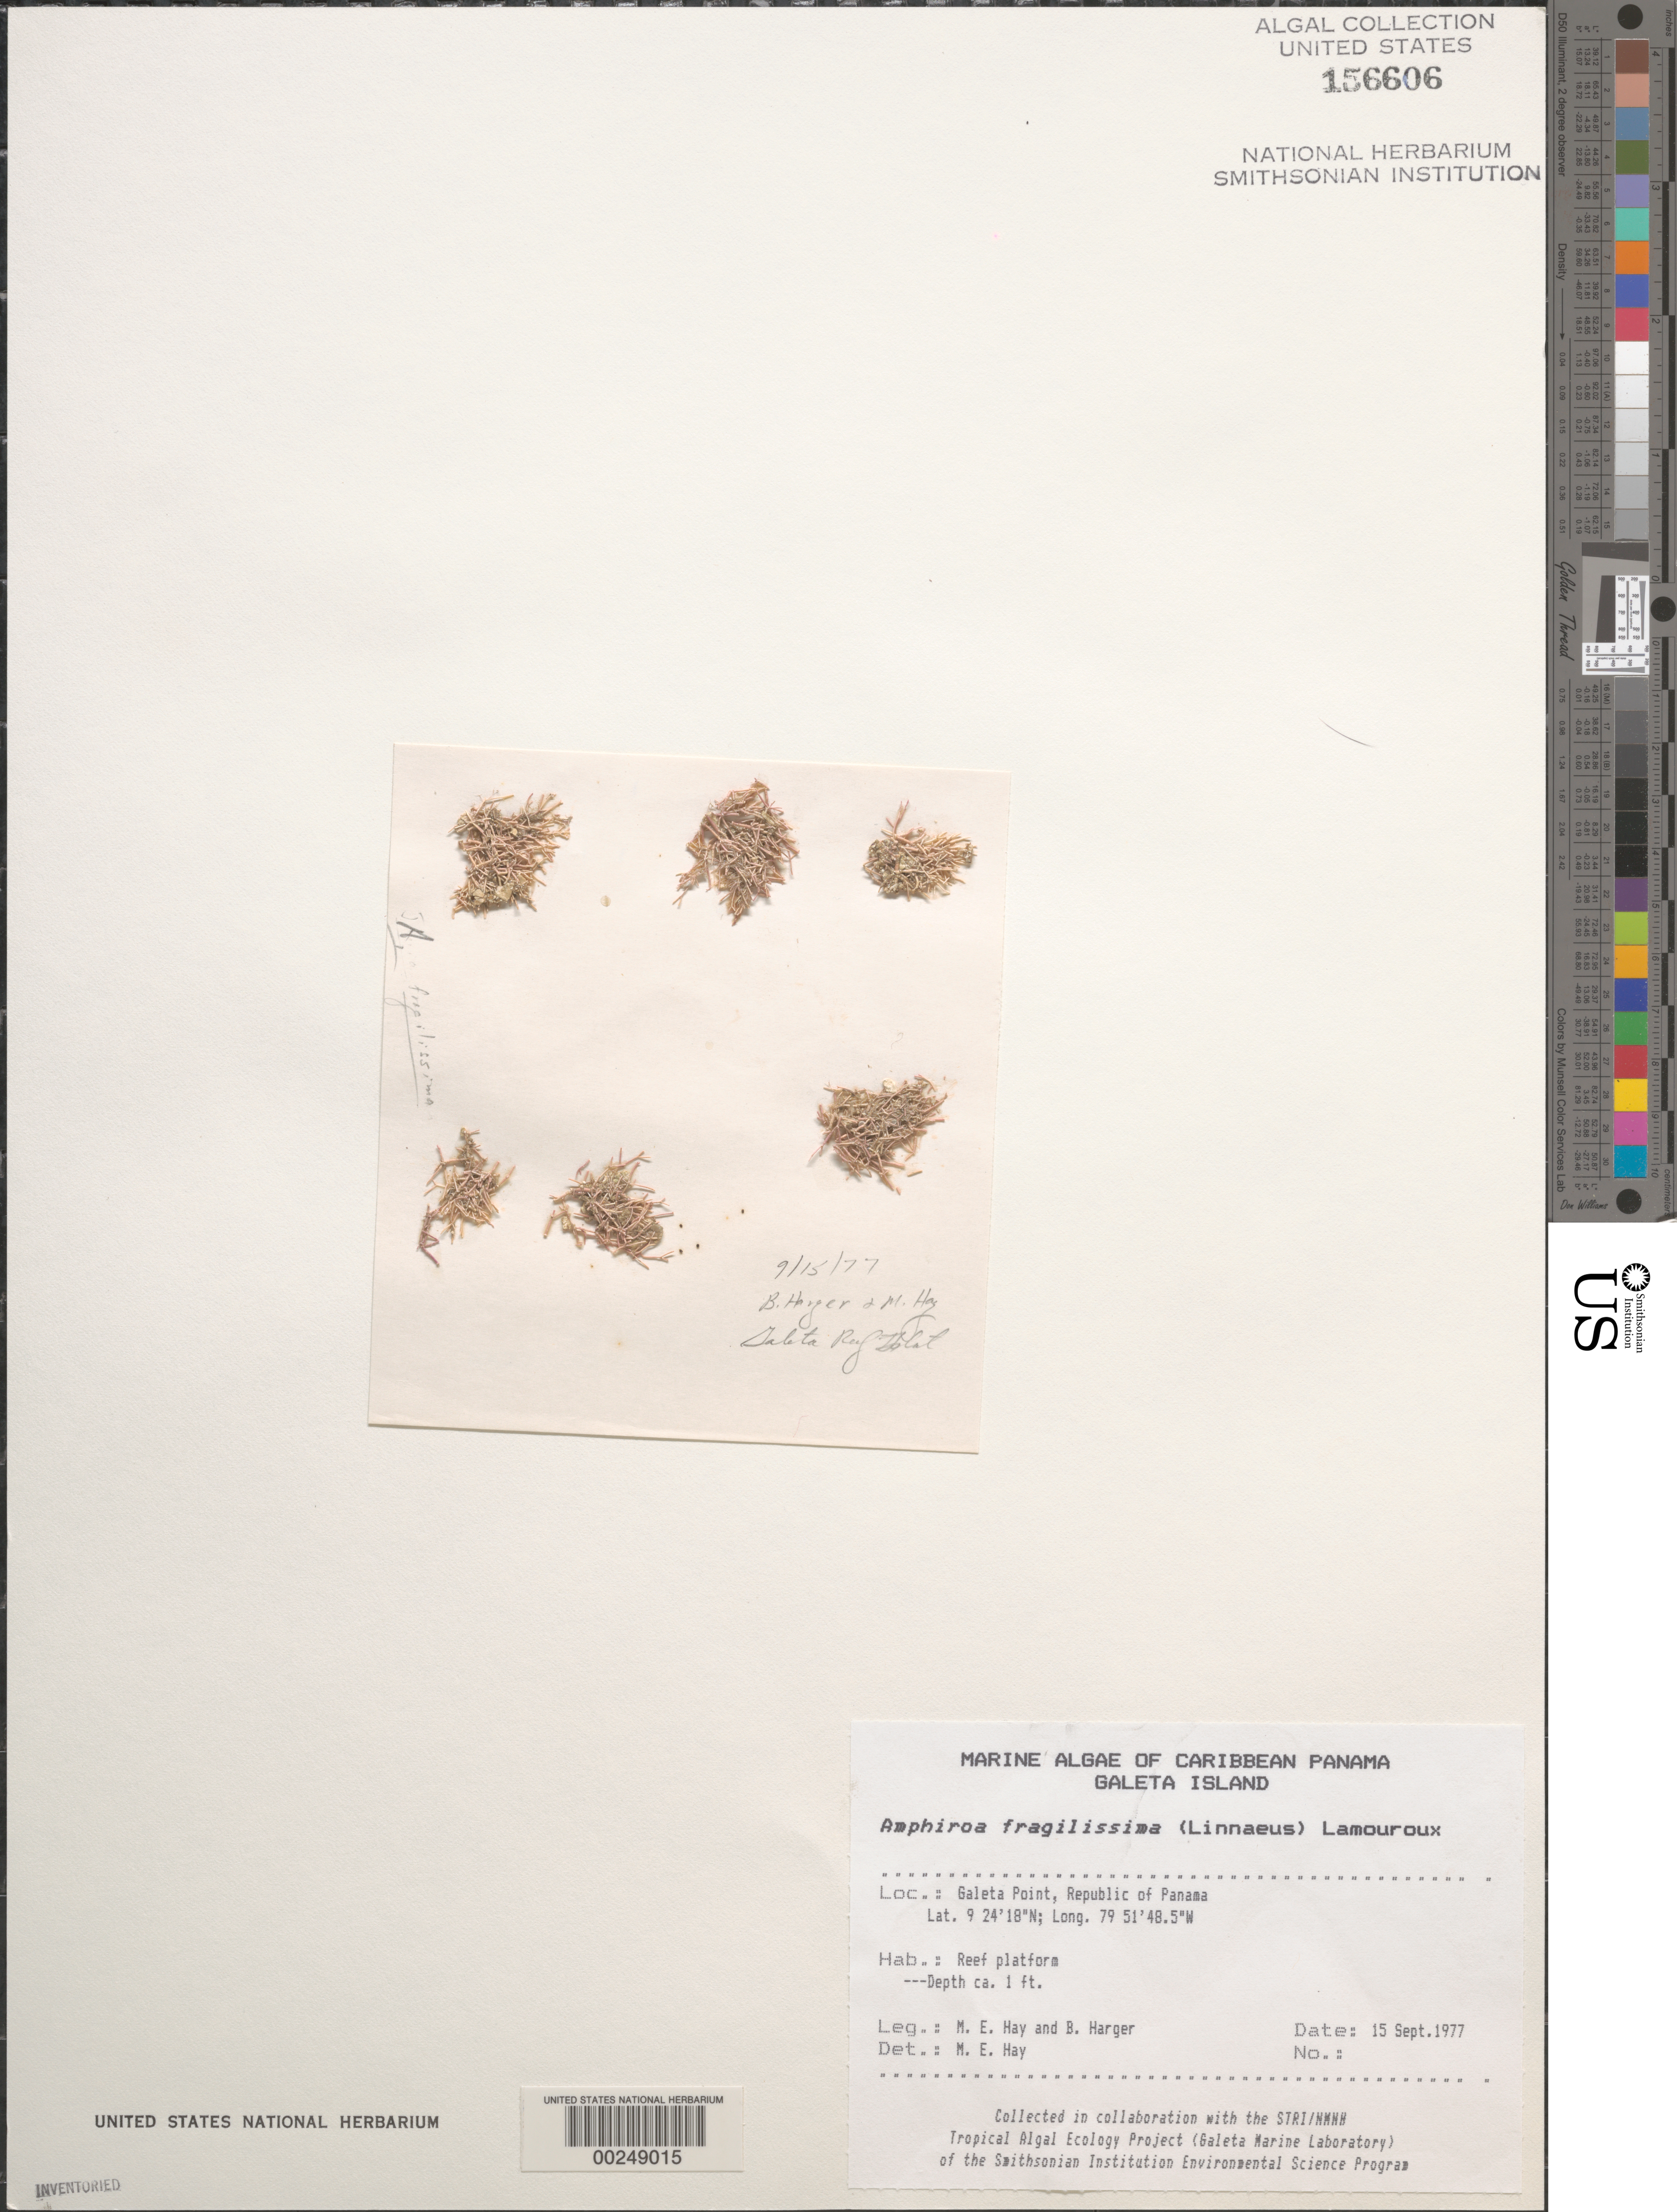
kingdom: Plantae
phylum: Rhodophyta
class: Florideophyceae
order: Corallinales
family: Lithophyllaceae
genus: Amphiroa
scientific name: Amphiroa fragilissima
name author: (L.) J.V.Lamouroux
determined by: Hay, M. E.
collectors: M. E. Hay & B. W. Harger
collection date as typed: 15 Sep 1977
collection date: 1977-09-15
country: Panama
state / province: Colón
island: Galeta Island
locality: Galeta Point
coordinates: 9 24' 18" N, 79 51' 48.5" W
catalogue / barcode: US 156606